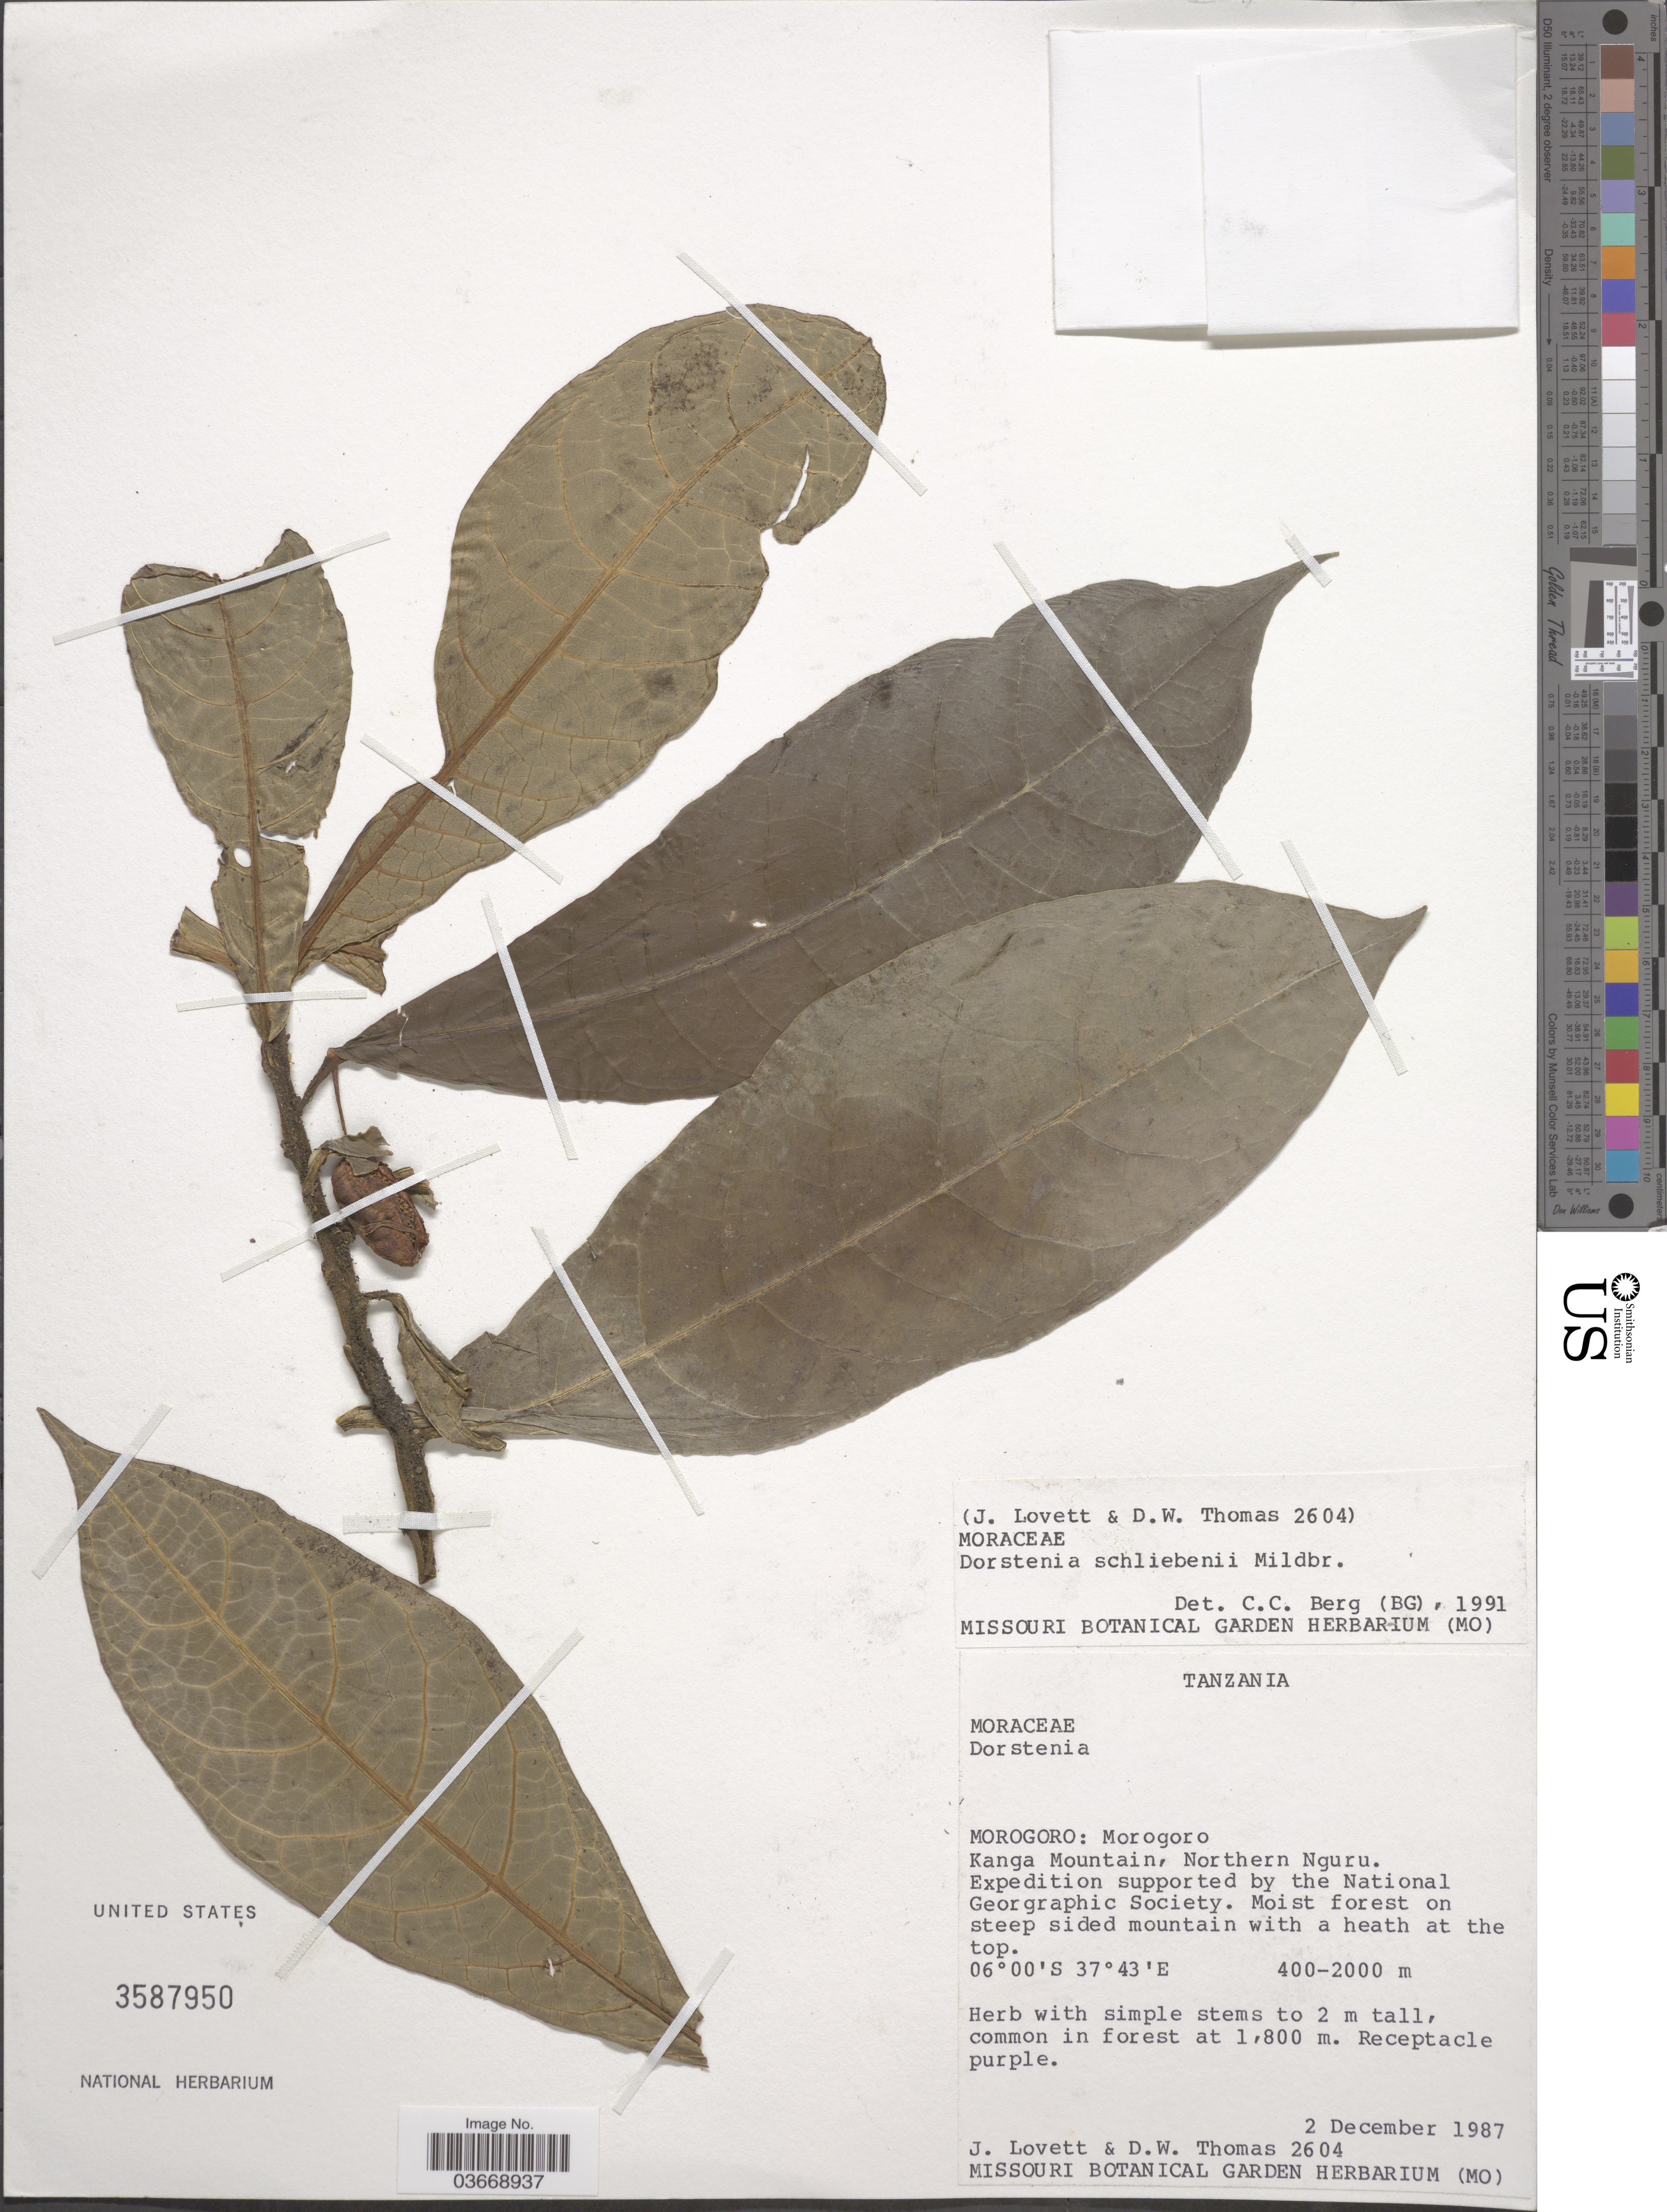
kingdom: Plantae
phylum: Tracheophyta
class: Magnoliopsida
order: Rosales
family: Moraceae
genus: Dorstenia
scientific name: Dorstenia schliebenii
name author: Mildbr.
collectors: J. Lovett & D. W. Thomas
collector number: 2604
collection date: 1987-12-02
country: Tanzania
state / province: Morogoro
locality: Kanga Mountain, Northern Nguru.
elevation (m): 400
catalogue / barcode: US 3587950